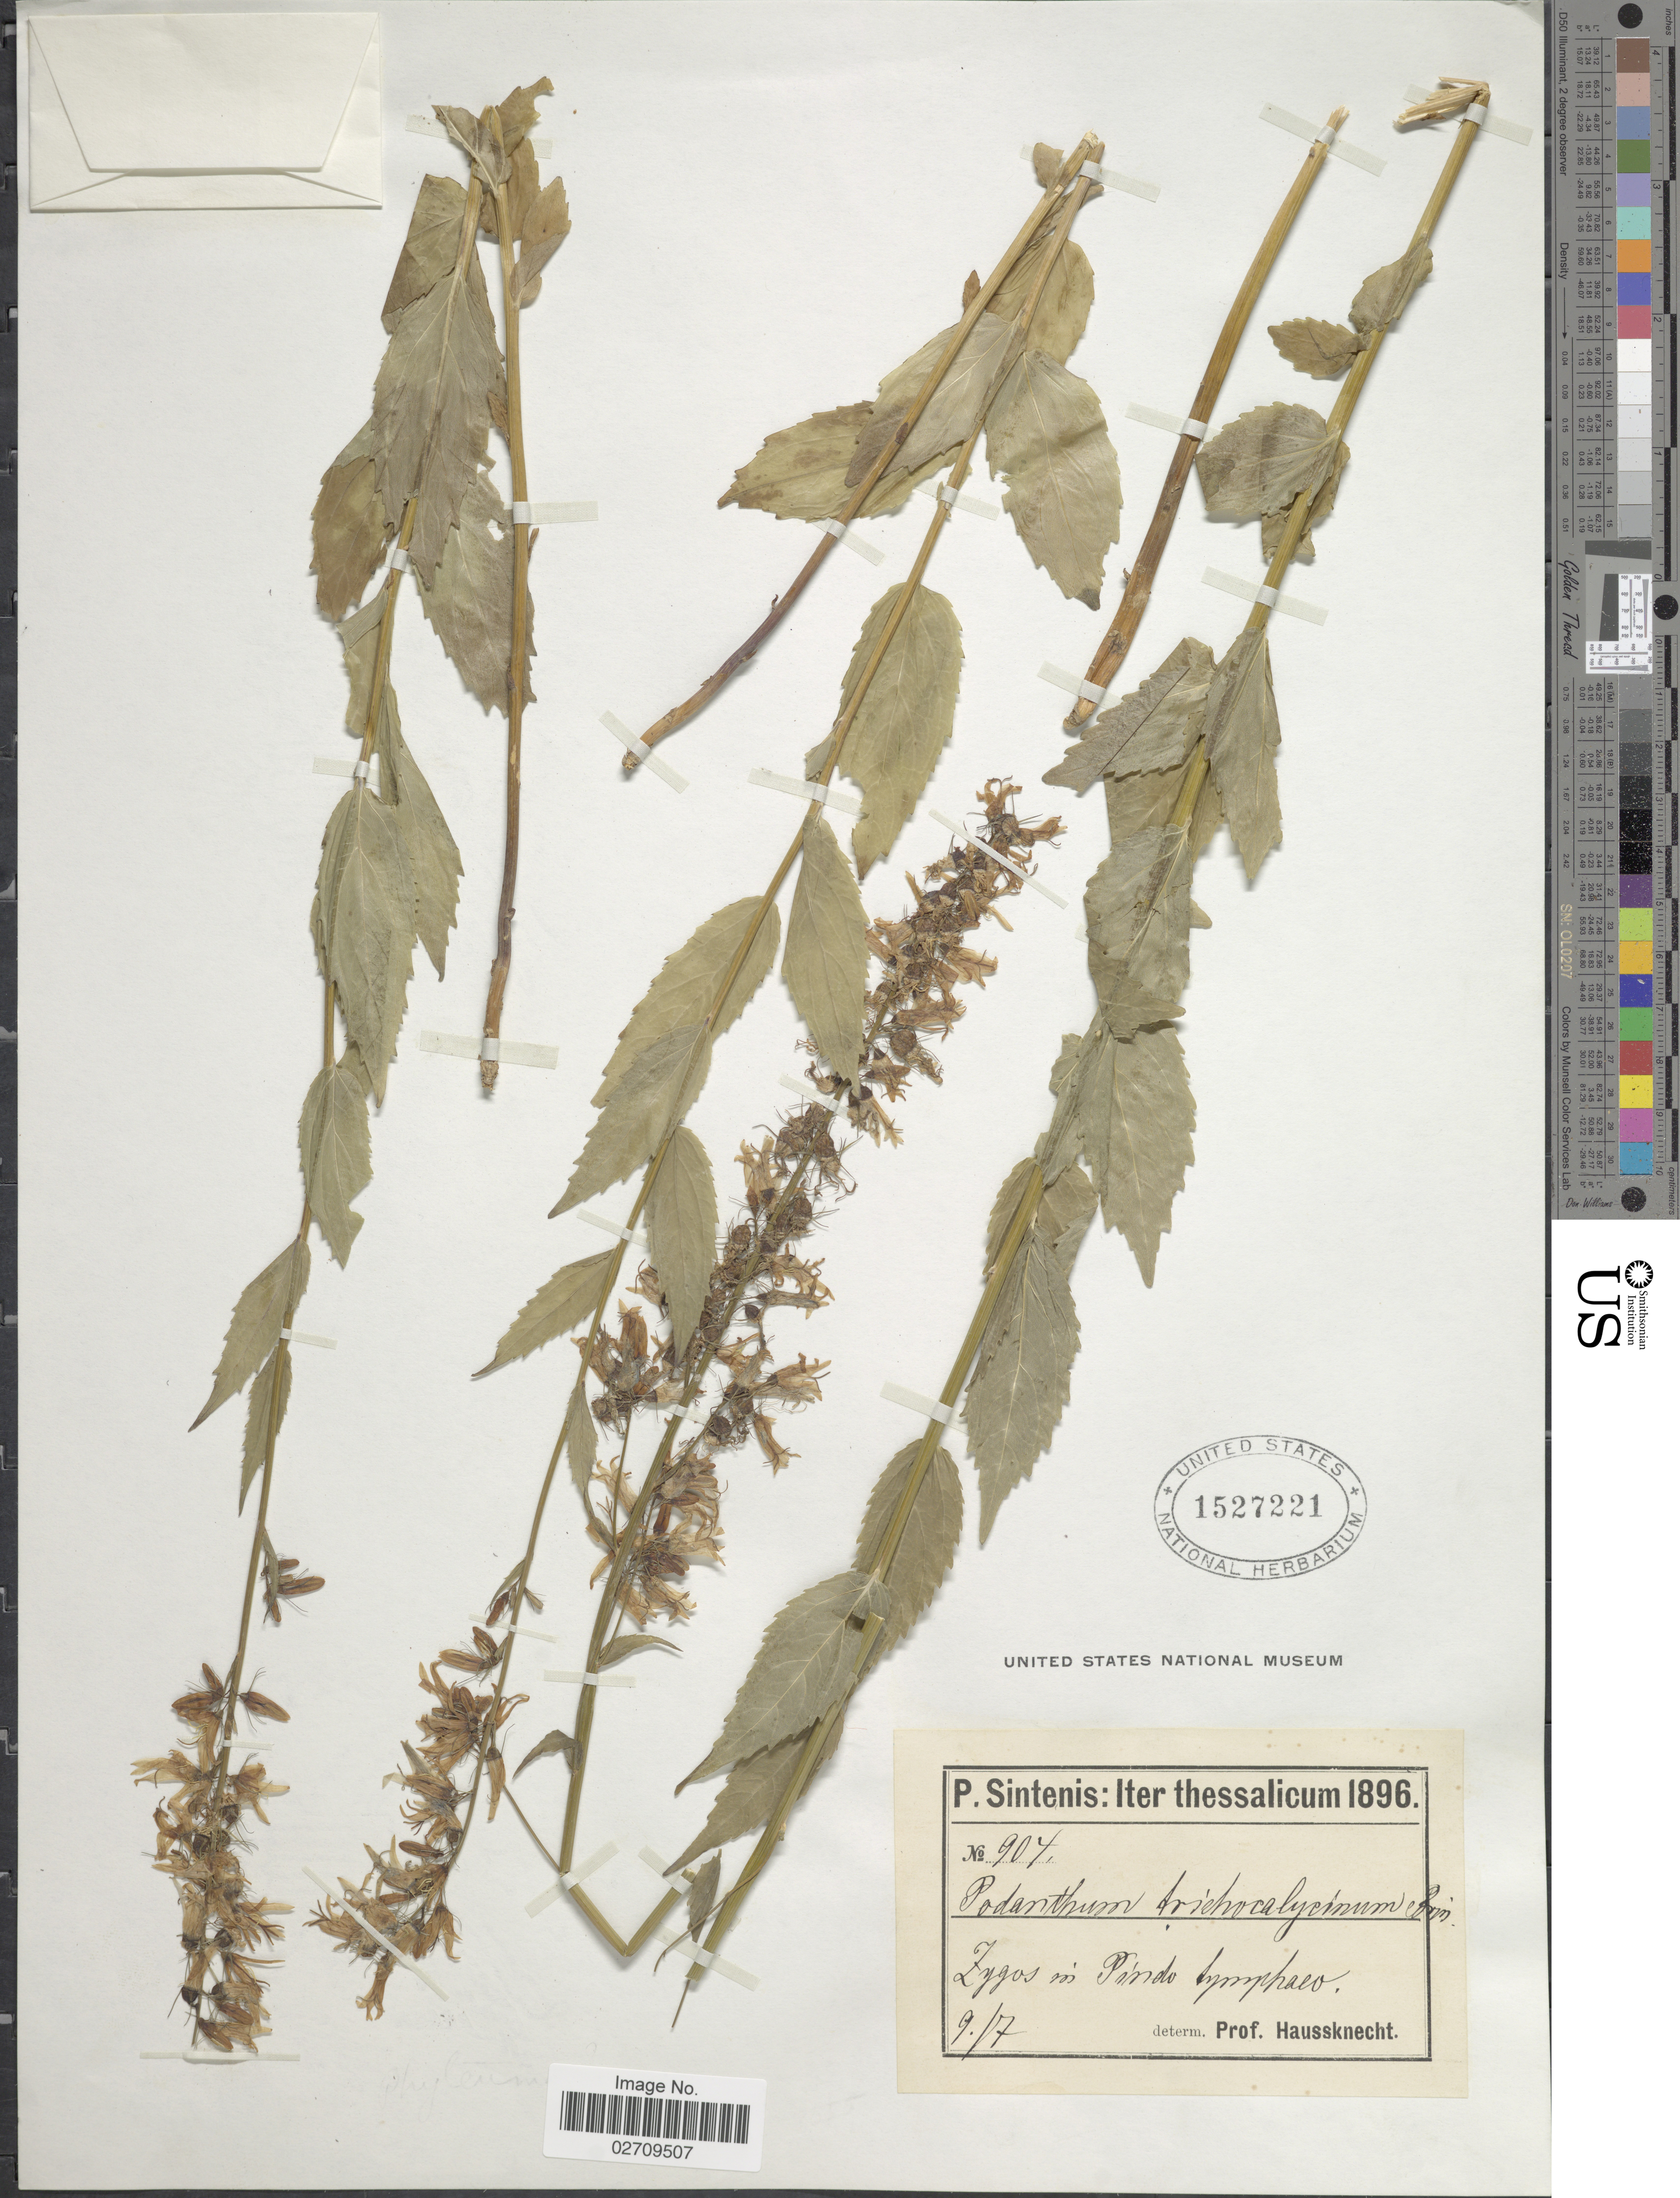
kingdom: Plantae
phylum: Tracheophyta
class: Magnoliopsida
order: Asterales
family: Campanulaceae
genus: Phyteuma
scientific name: Phyteuma trichocalycinum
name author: (Ten.) Tanfani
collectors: P. Sintenis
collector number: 904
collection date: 1896-07-09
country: Greece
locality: Iter thessalicum. Zygos in Pindo tymphaeo.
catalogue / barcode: US 1527221